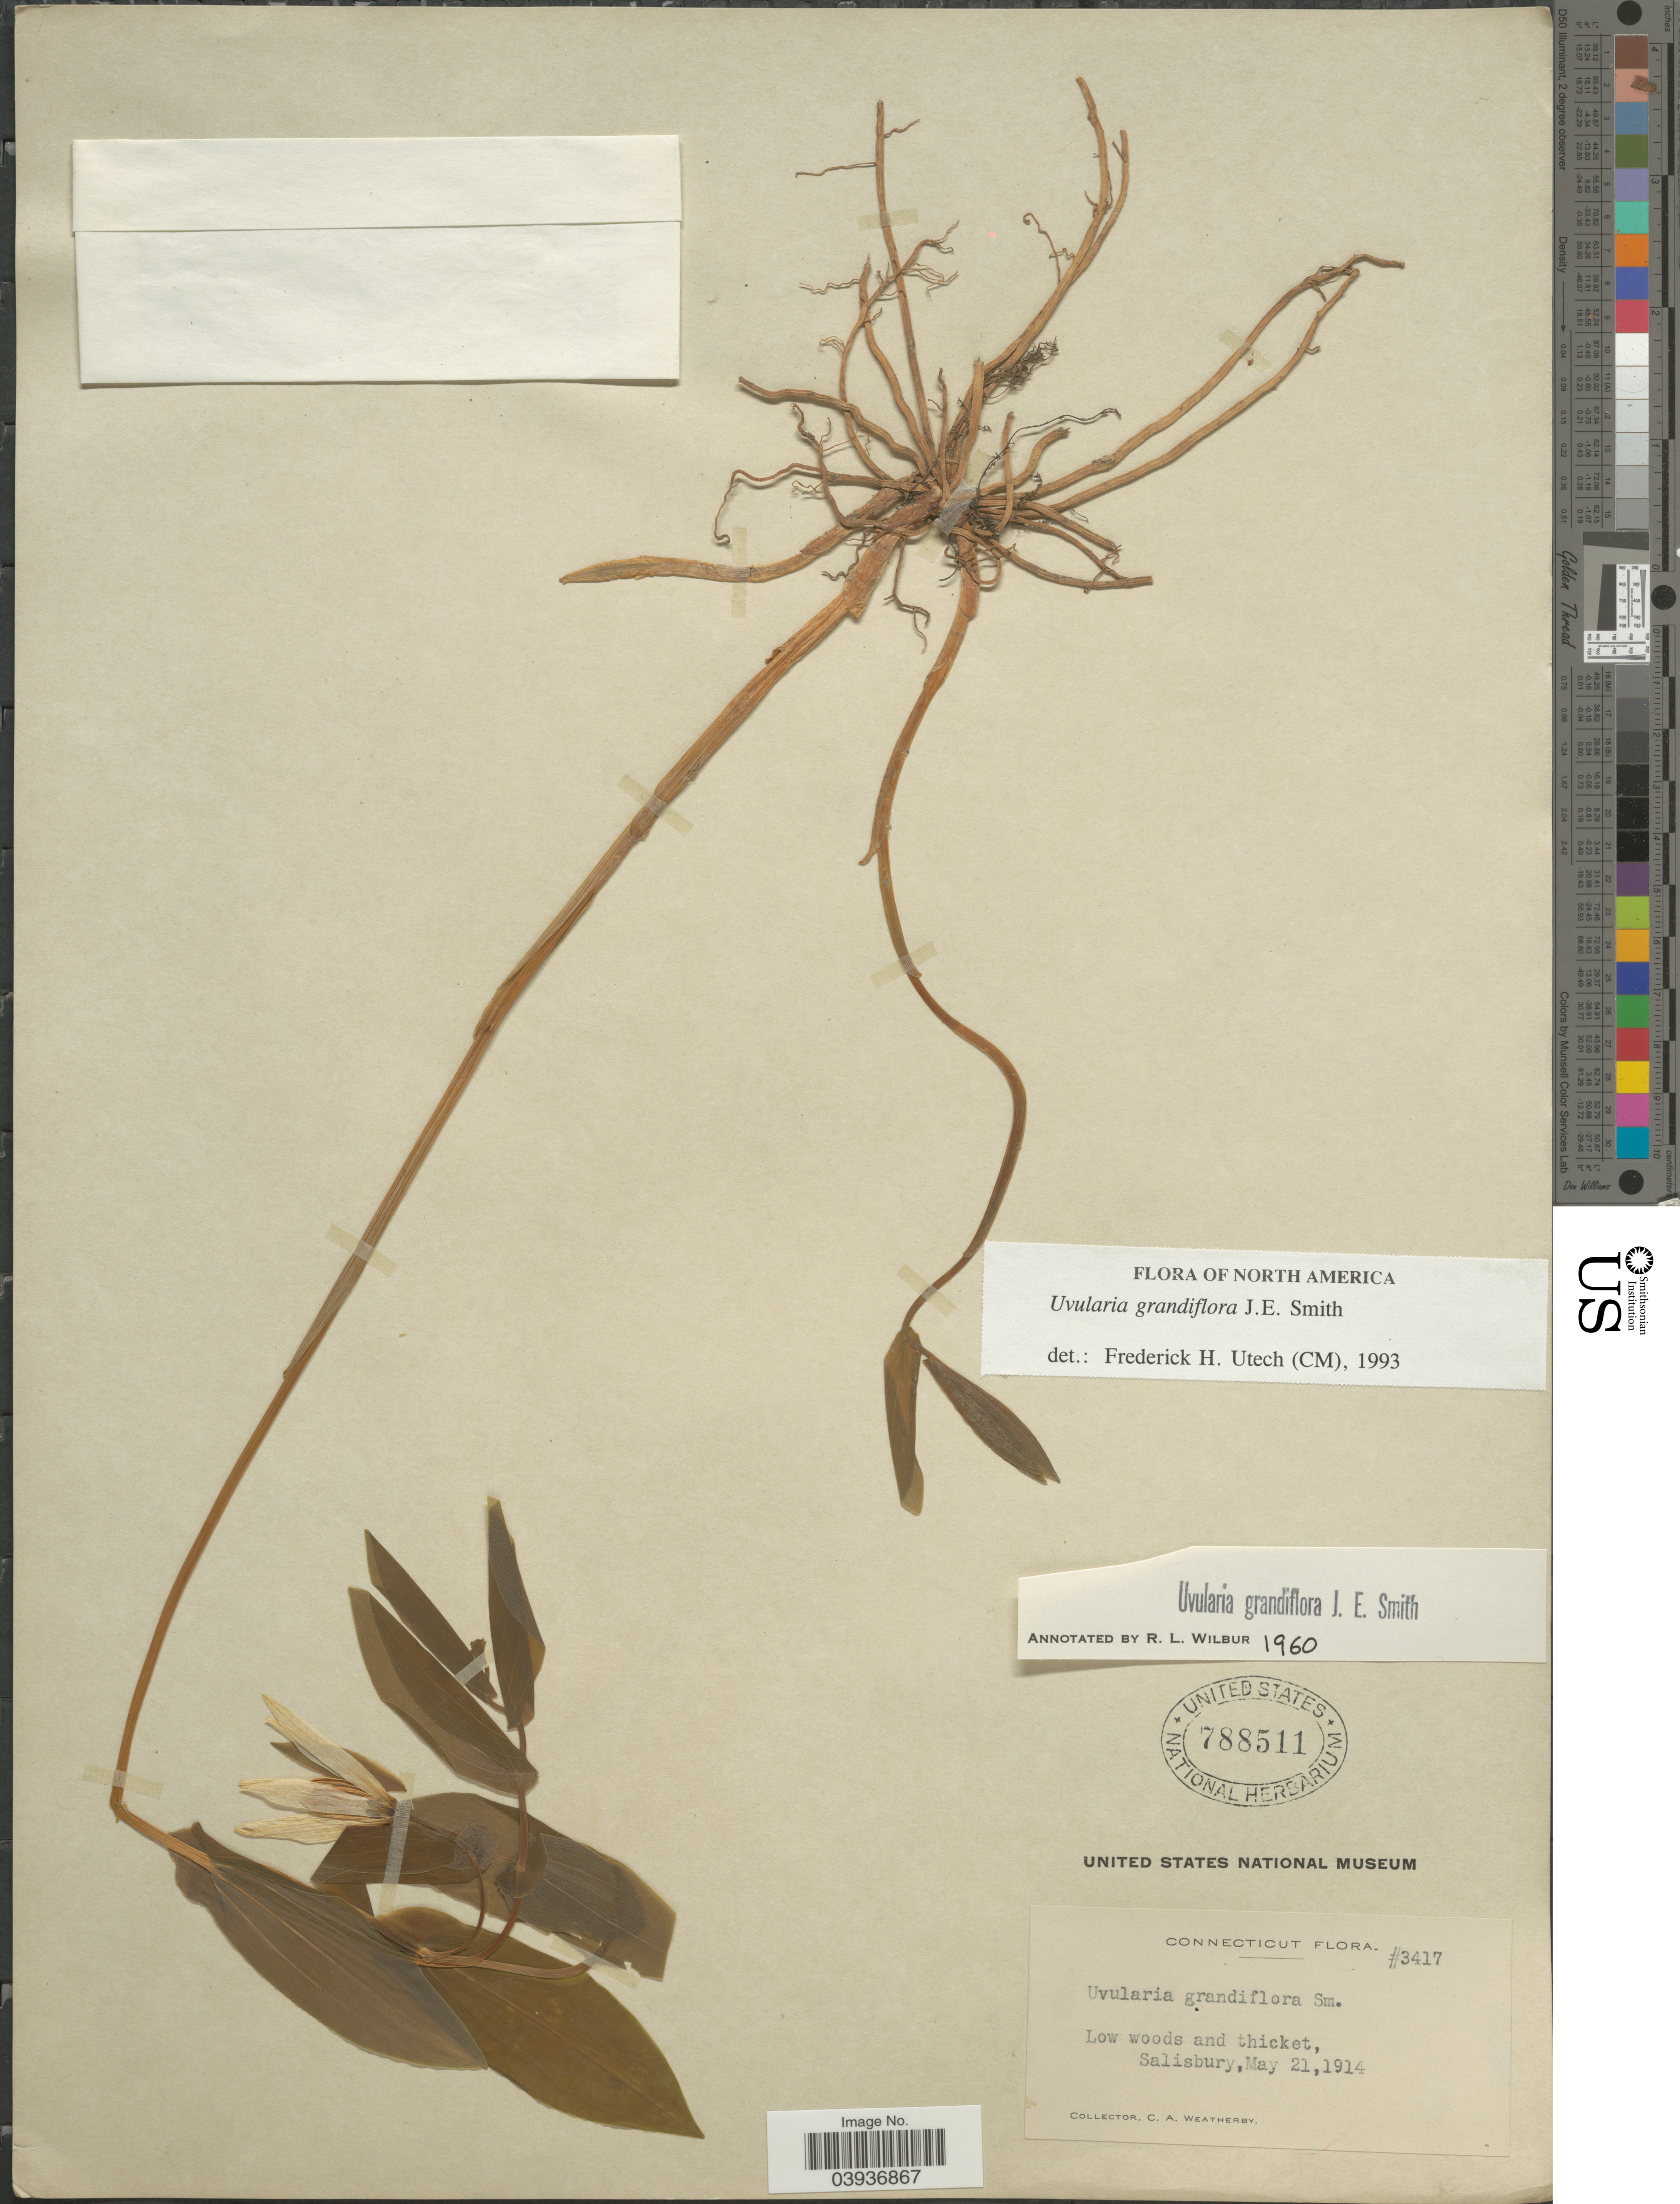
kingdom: Plantae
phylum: Tracheophyta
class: Liliopsida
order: Liliales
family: Colchicaceae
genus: Uvularia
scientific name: Uvularia grandiflora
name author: Sm.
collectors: C. A. Weatherby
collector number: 3417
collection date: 1914-05-21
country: United States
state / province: Connecticut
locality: Salisbury.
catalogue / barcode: US 788511